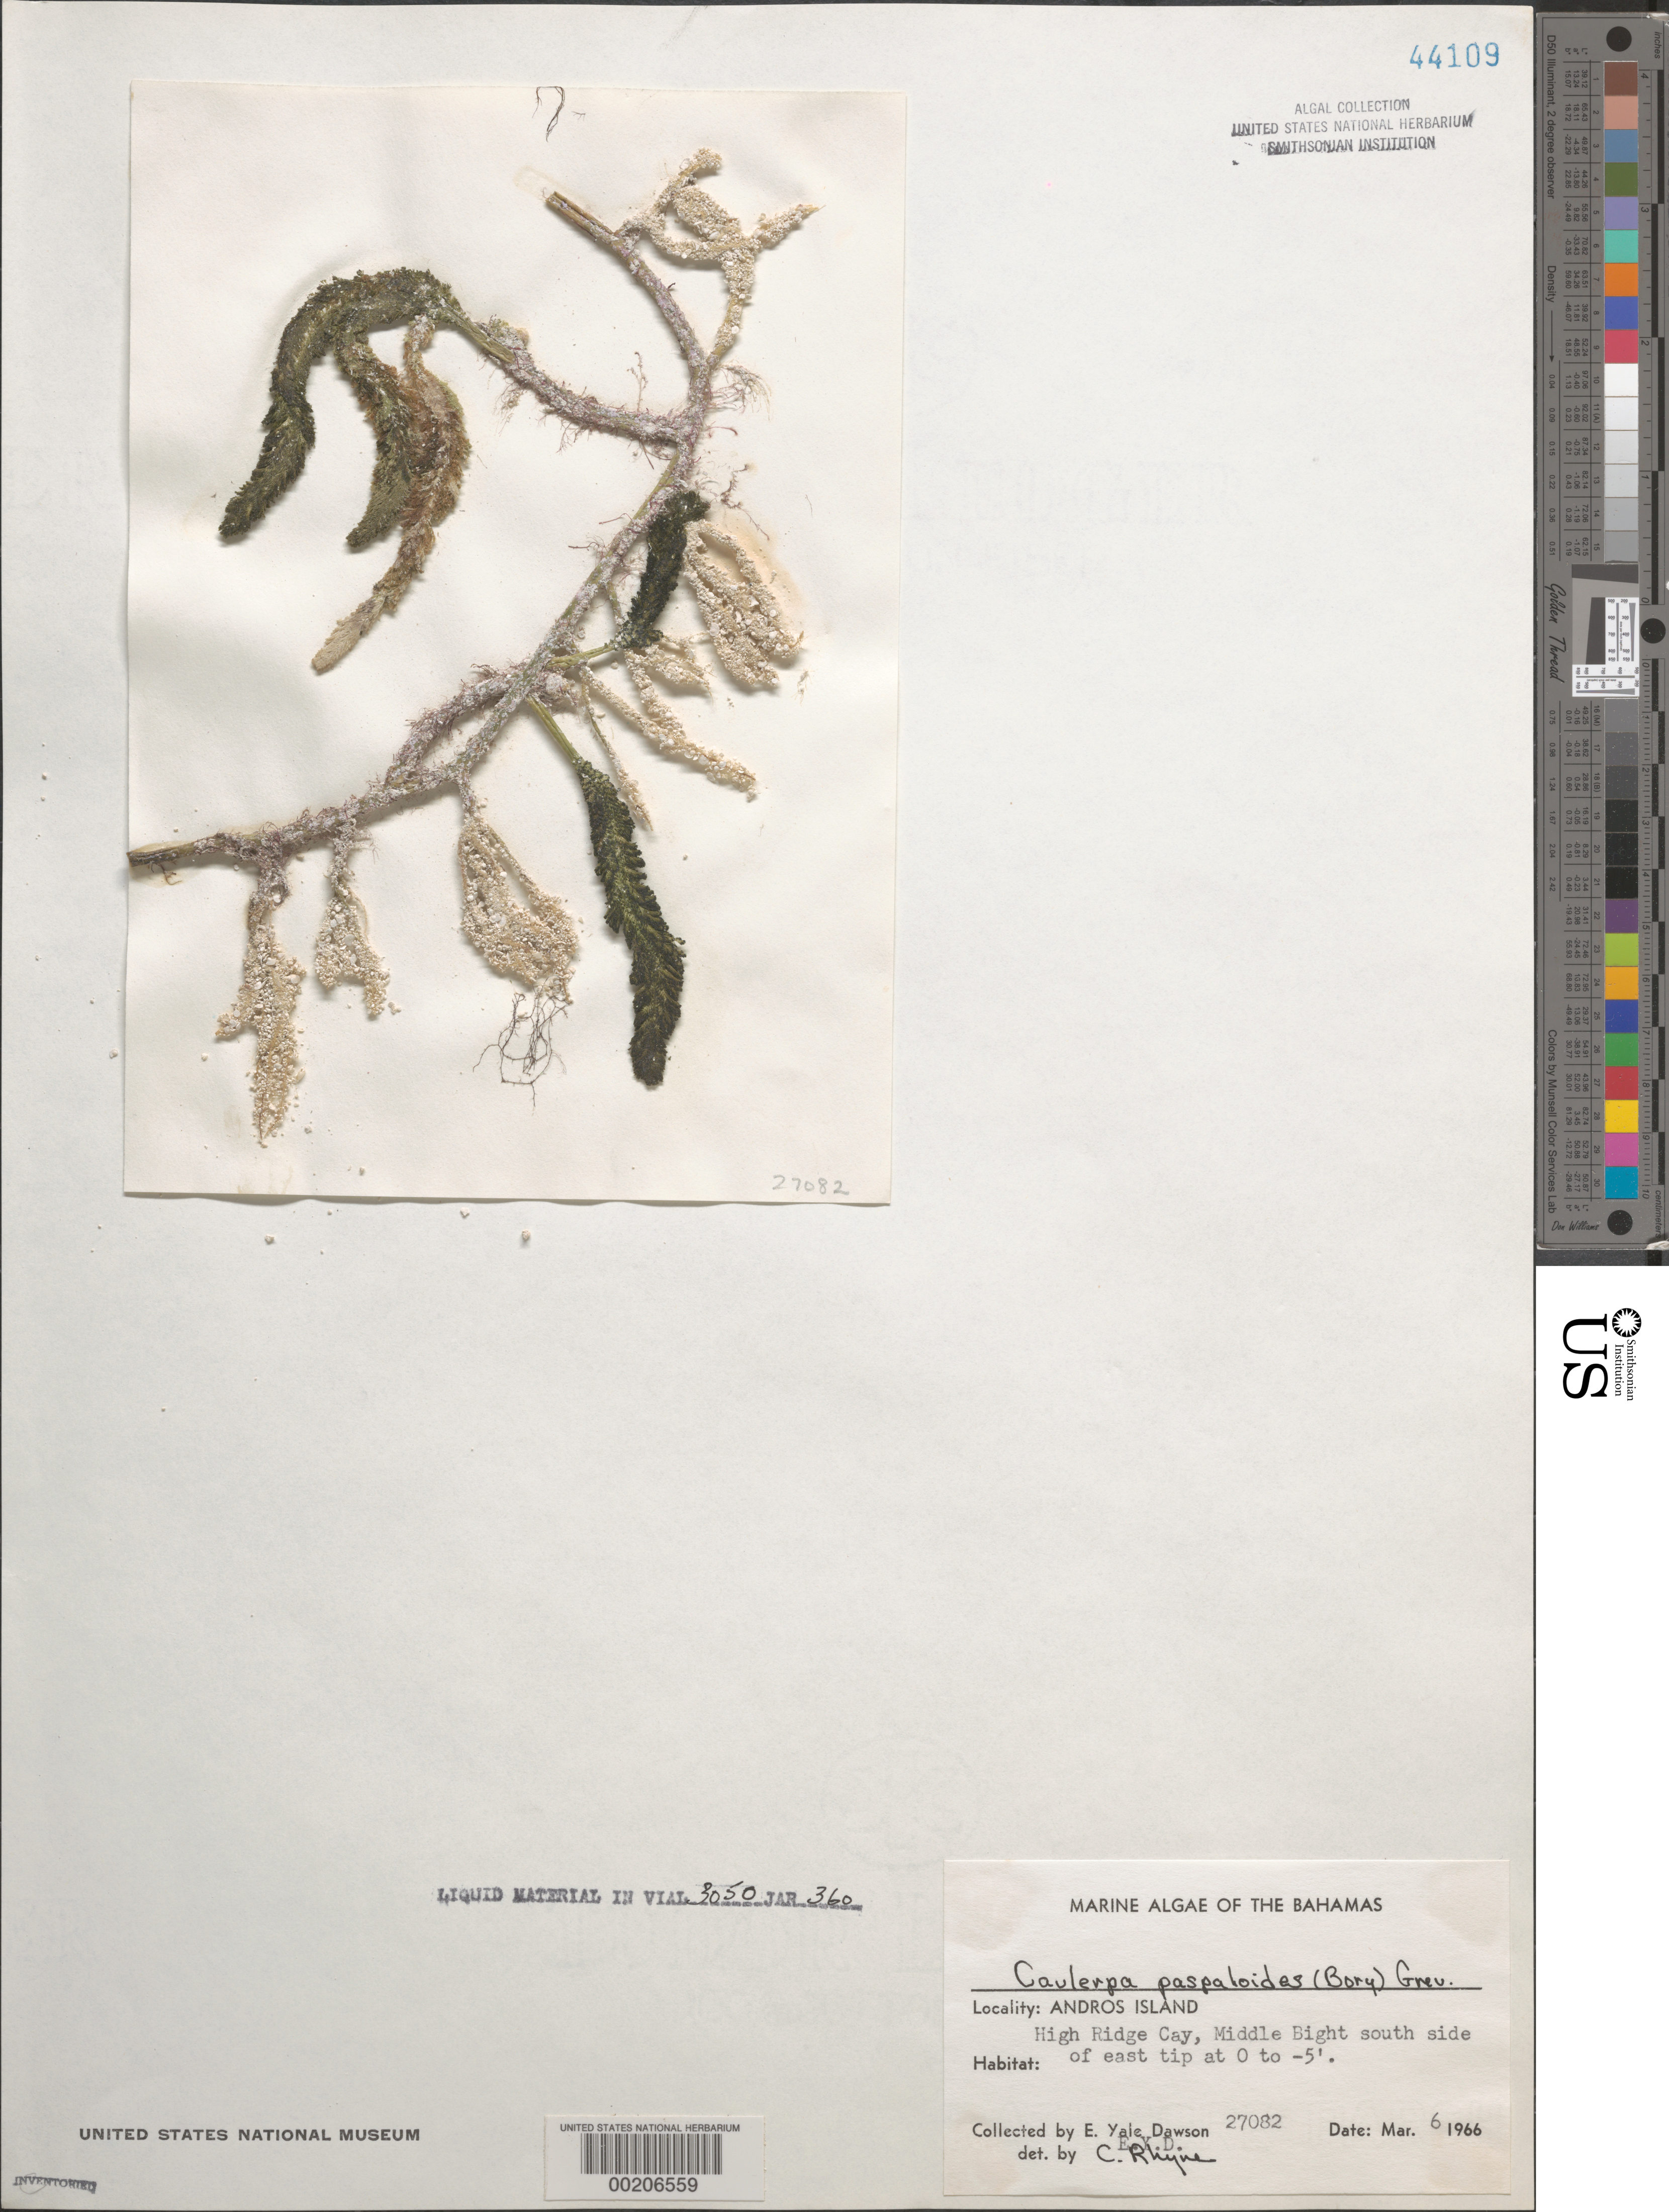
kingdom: Plantae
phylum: Chlorophyta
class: Ulvophyceae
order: Bryopsidales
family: Caulerpaceae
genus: Caulerpa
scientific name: Caulerpa paspaloides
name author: (Bory) Grev.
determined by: Rhyne, C. F.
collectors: E. Y. Dawson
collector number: EYD 27082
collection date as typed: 06 Mar 1966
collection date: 1966-03-06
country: Bahamas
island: High Ridge Cay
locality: Middle Bight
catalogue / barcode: US 44109